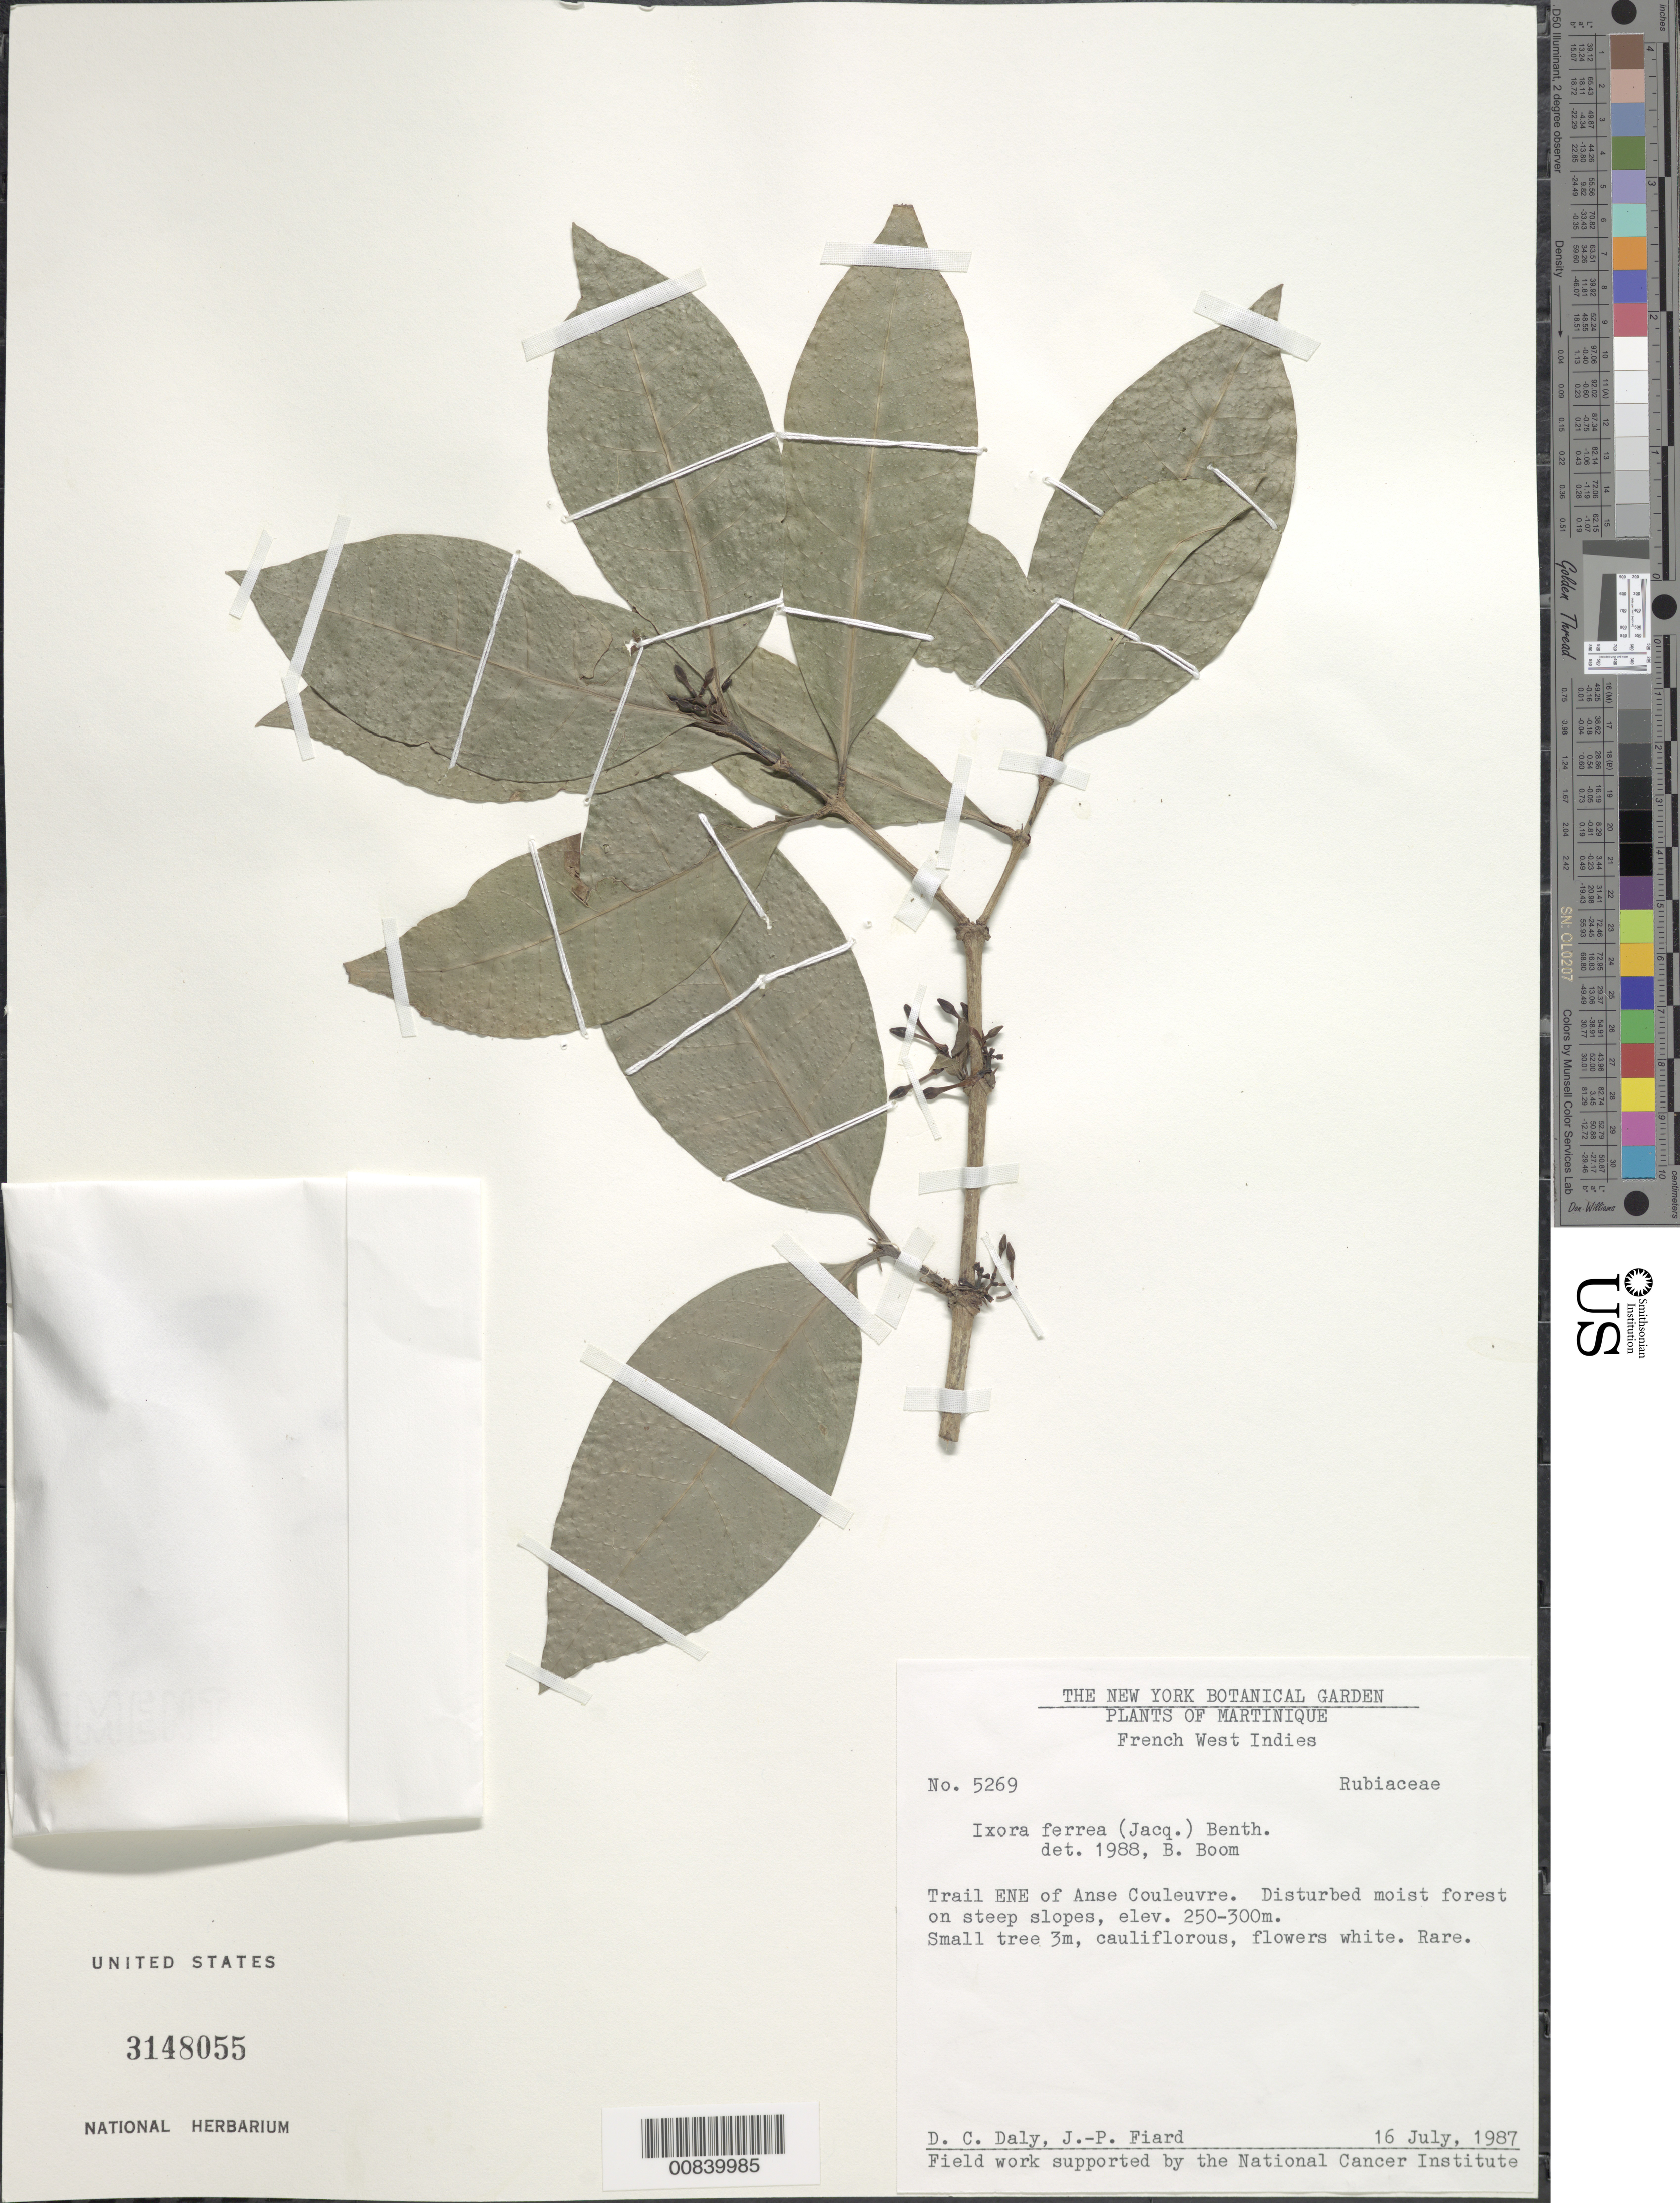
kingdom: Plantae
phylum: Tracheophyta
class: Magnoliopsida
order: Gentianales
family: Rubiaceae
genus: Ixora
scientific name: Ixora ferrea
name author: (Jacq.) Benth.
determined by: Boom, B. M.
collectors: D. C. Daly & J.-P. Fiard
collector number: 5269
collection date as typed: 16 Jul 1987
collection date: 1987-07-16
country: Martinique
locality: Trail ENE of Anse Couleuvre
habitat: Disturbed moist forest on steep slopes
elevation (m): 250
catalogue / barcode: US 3148055